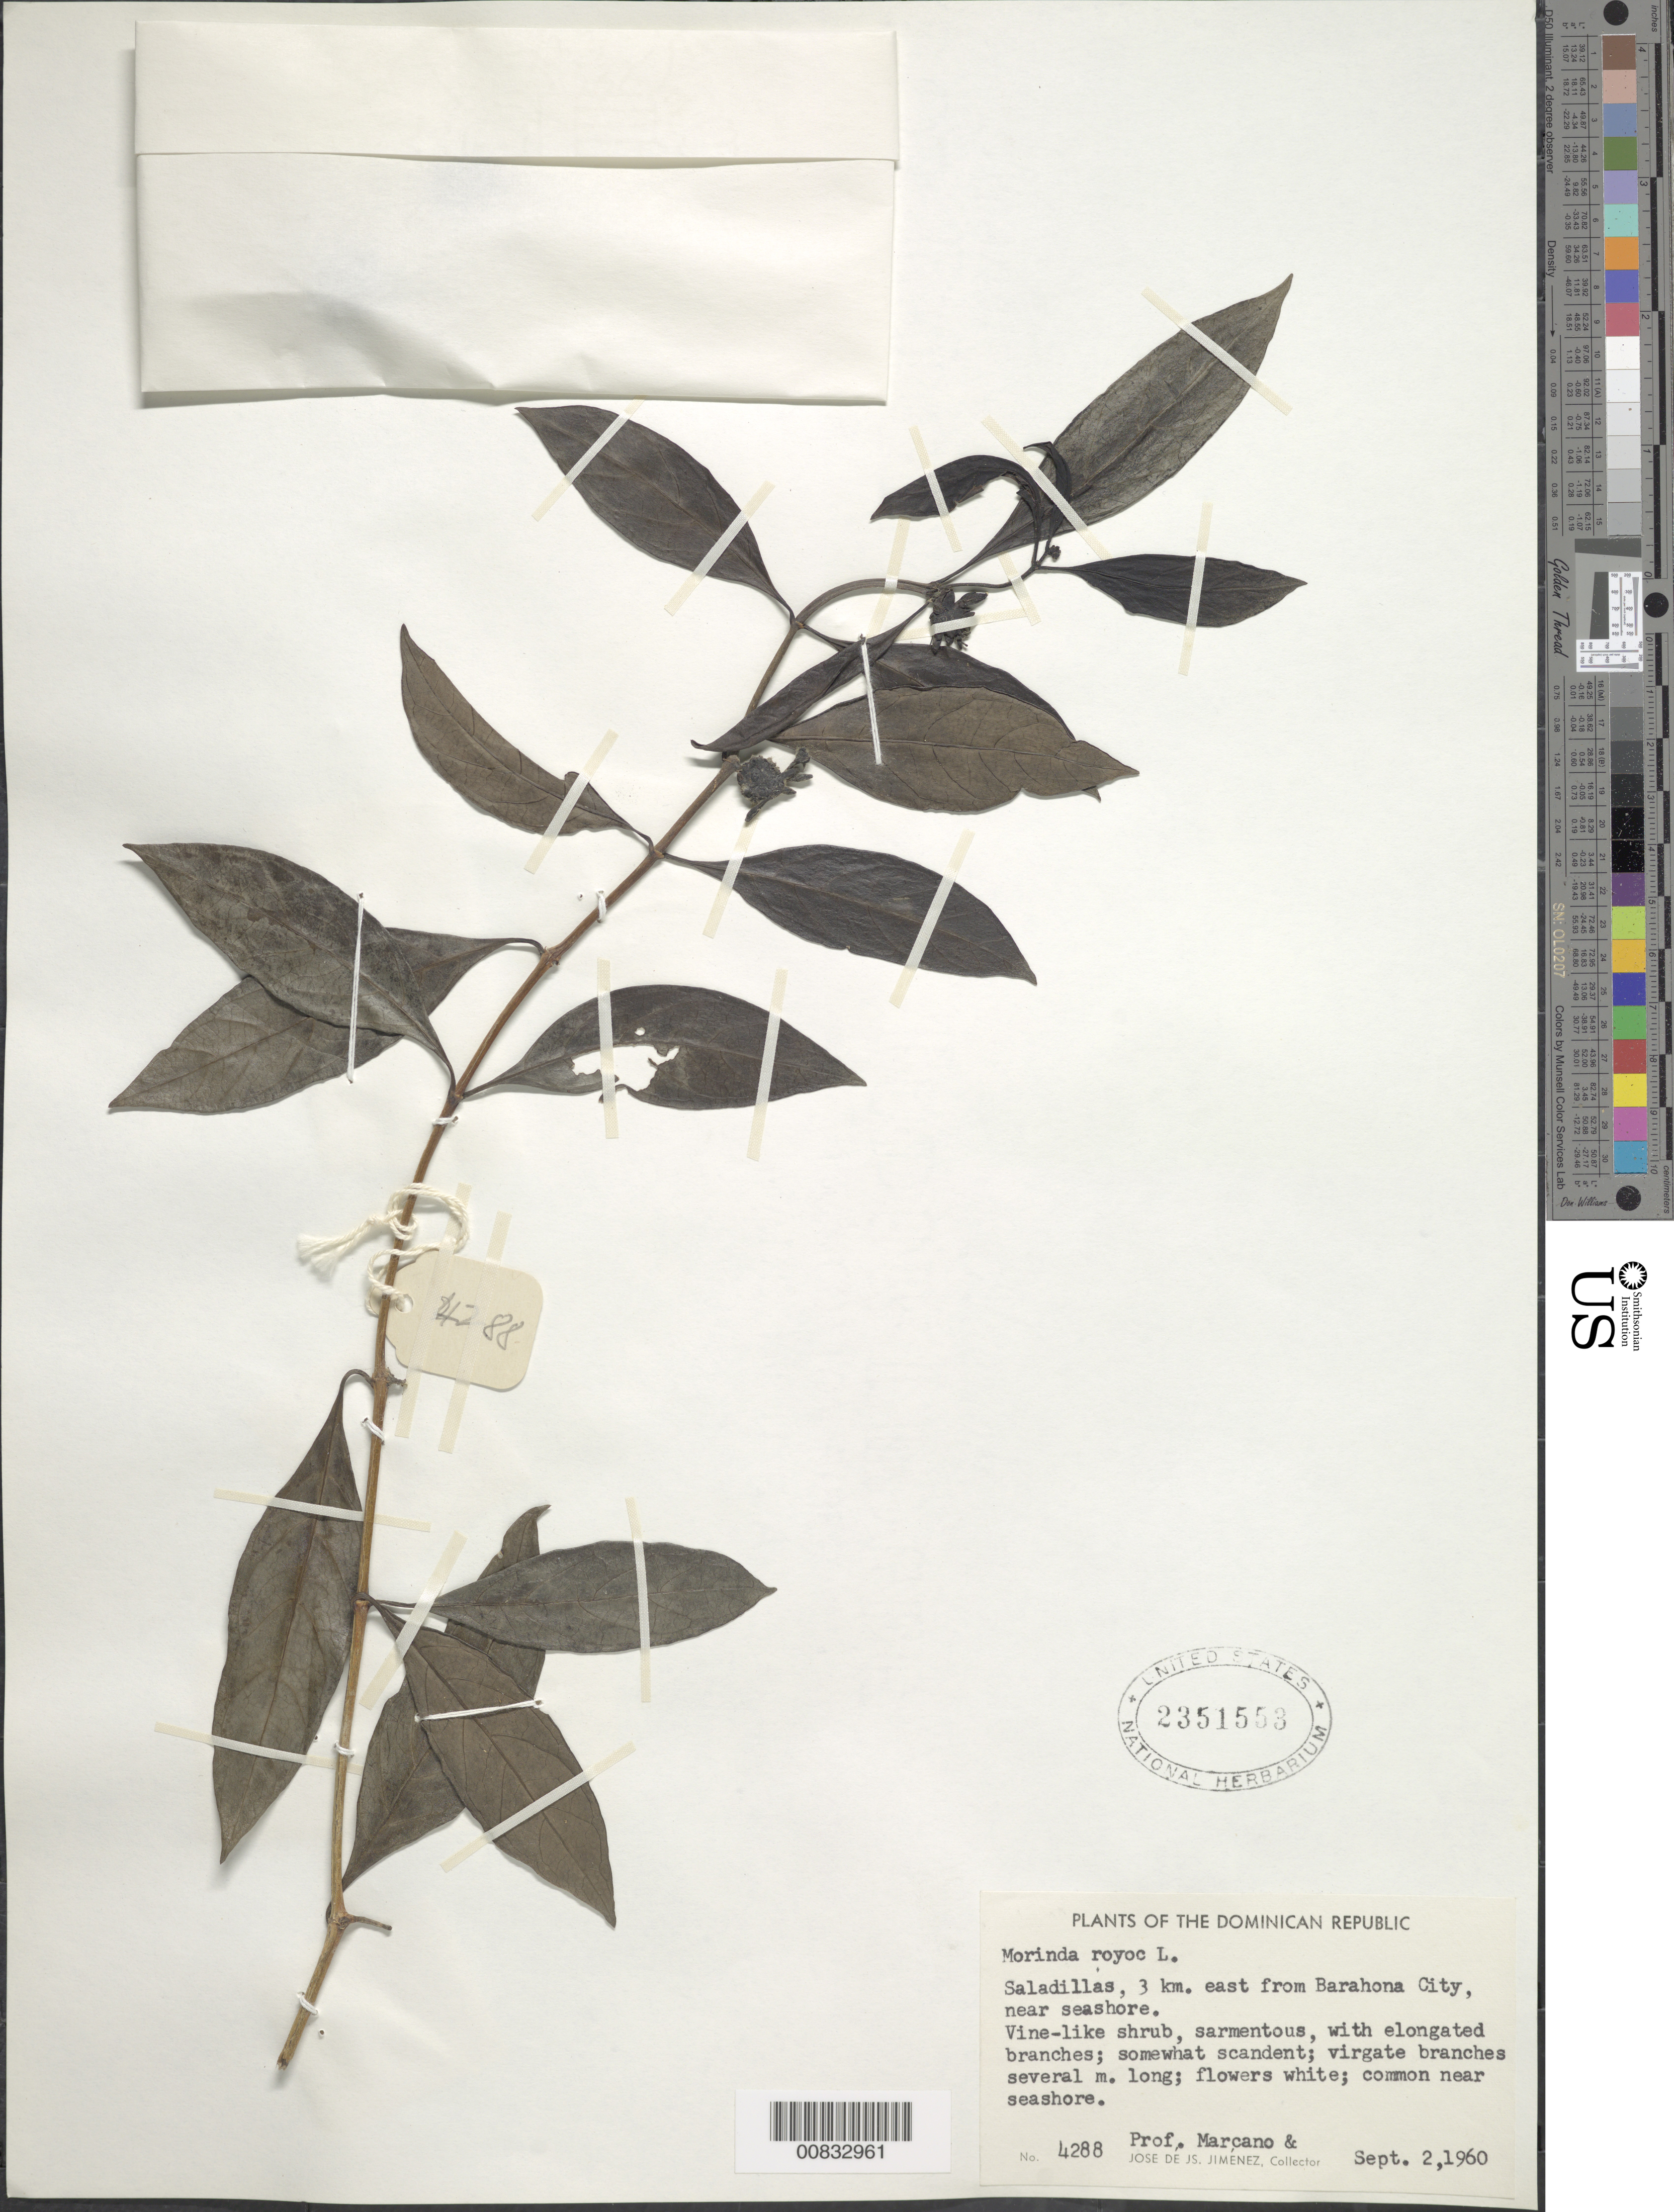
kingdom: Plantae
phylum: Tracheophyta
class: Magnoliopsida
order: Gentianales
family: Rubiaceae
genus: Morinda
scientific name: Morinda royoc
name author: L.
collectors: J. J. Jiménez Almonte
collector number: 4288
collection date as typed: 02 Sep 1960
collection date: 1960-09-02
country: Dominican Republic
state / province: Barahona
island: Hispaniola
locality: Saladillas, 3 km E of Barahona City, near seashore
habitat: Seashore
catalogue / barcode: US 2351553